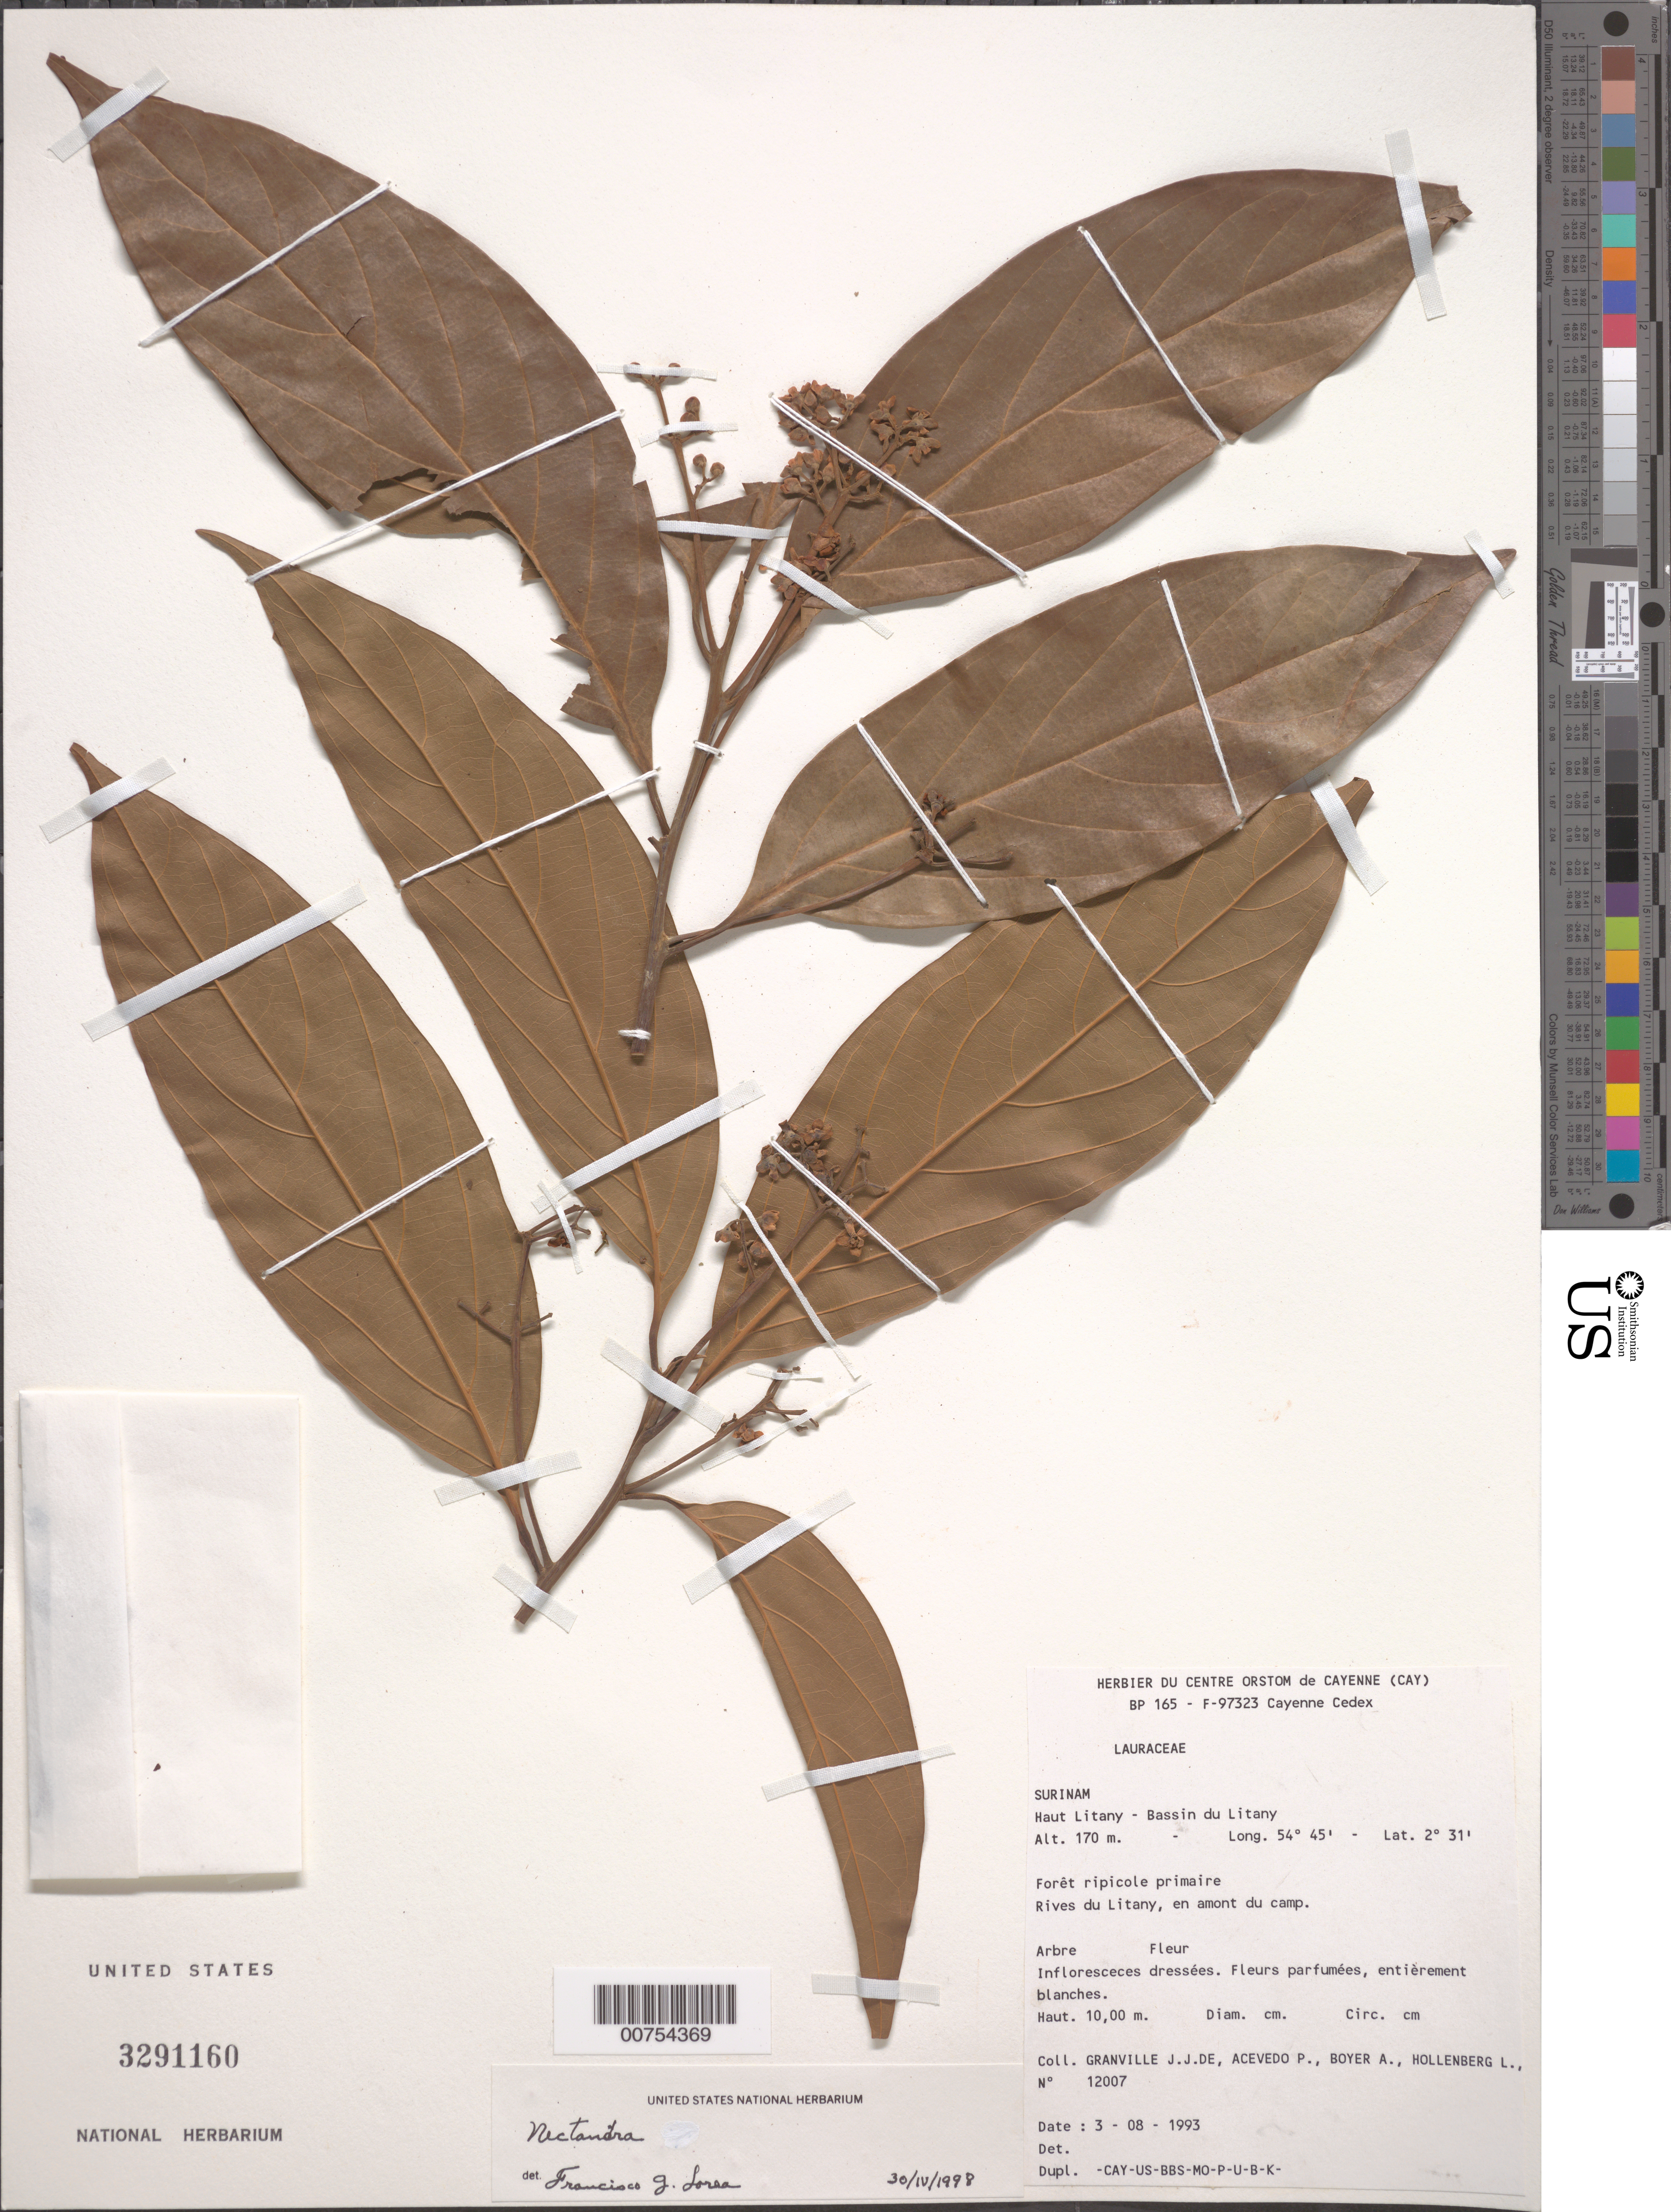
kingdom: Plantae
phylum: Tracheophyta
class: Magnoliopsida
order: Laurales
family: Lauraceae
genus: Nectandra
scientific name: Nectandra sp.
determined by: Lorea-Hernández, F. G.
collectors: J.-J. de Granville, P. Acevedo-Rodr., A. Boyer & L. Hollenberg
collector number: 12007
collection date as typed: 3-Aug-93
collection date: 1993-08-03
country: Suriname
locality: Haut Litany, Bassin du Litany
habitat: Primary riparian forest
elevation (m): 170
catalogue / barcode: US 3291160